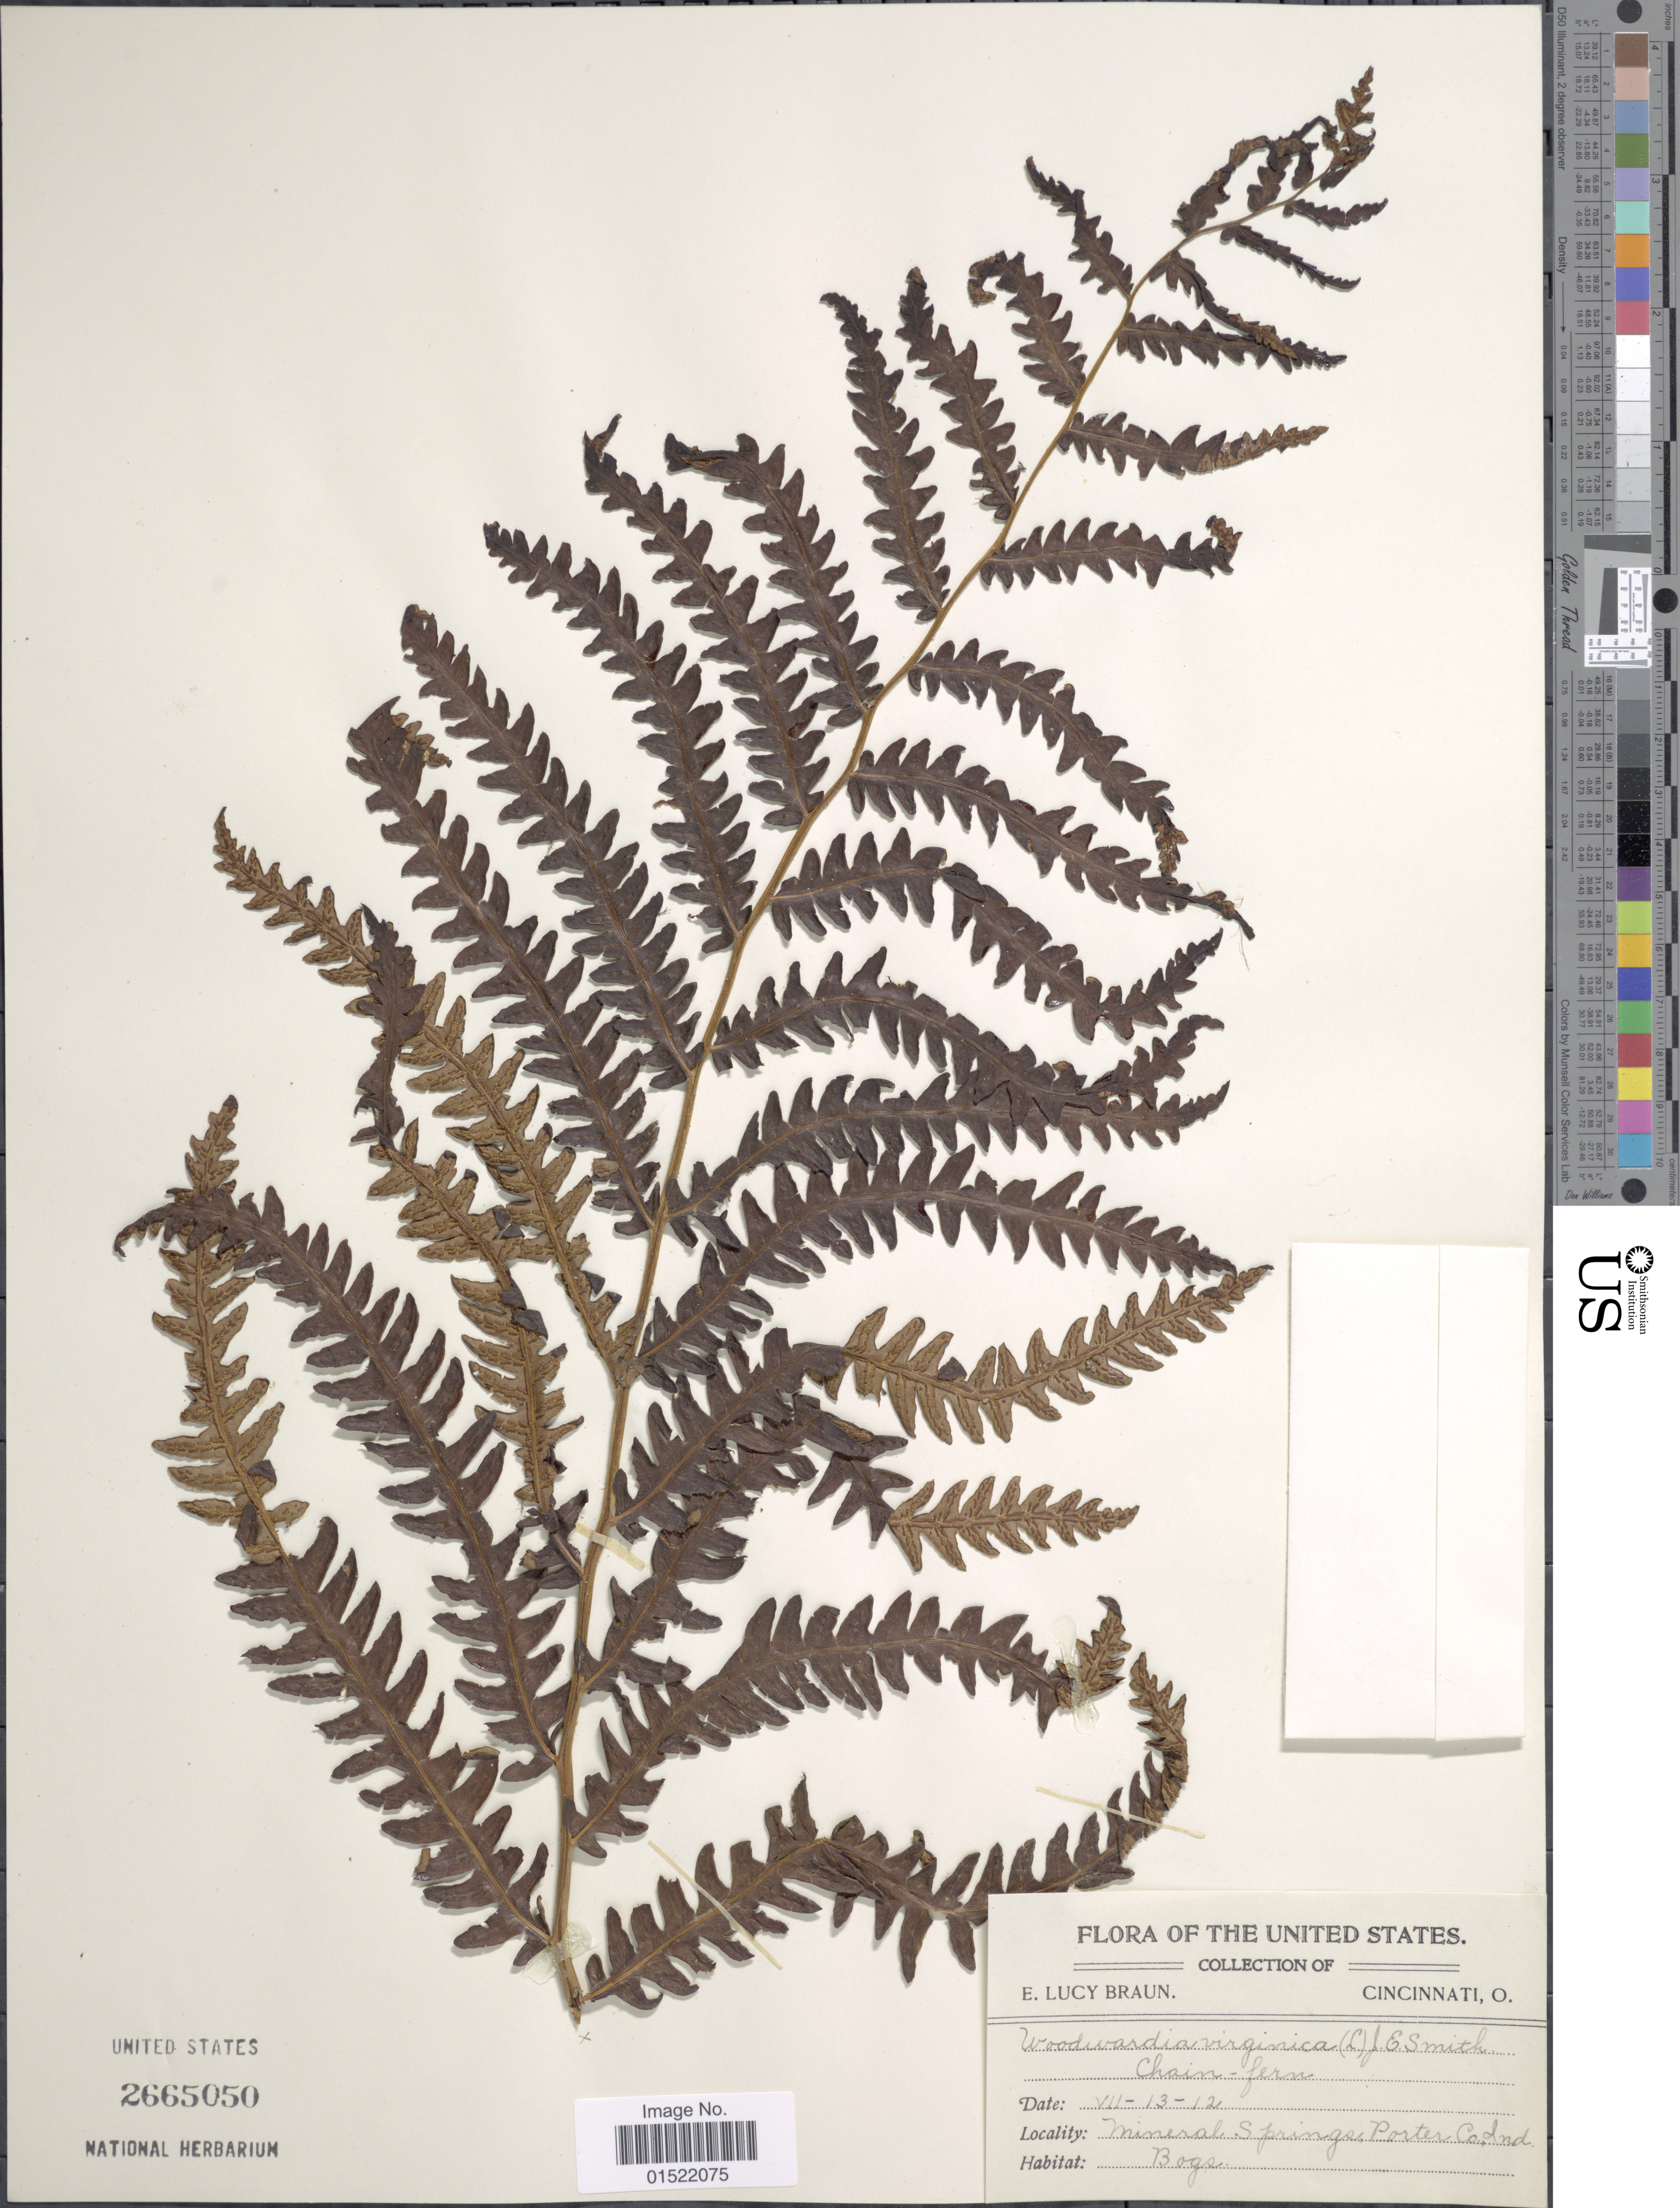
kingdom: Plantae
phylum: Tracheophyta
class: Polypodiopsida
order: Polypodiales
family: Blechnaceae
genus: Woodwardia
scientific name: Woodwardia virginica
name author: (L.) R.M. Sm.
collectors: E. L. Braun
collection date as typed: Transcribed d/m/y: 13/7/12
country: United States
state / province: Indiana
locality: Mineral Springs, Porter Co., Ind.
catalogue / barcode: US 2665050